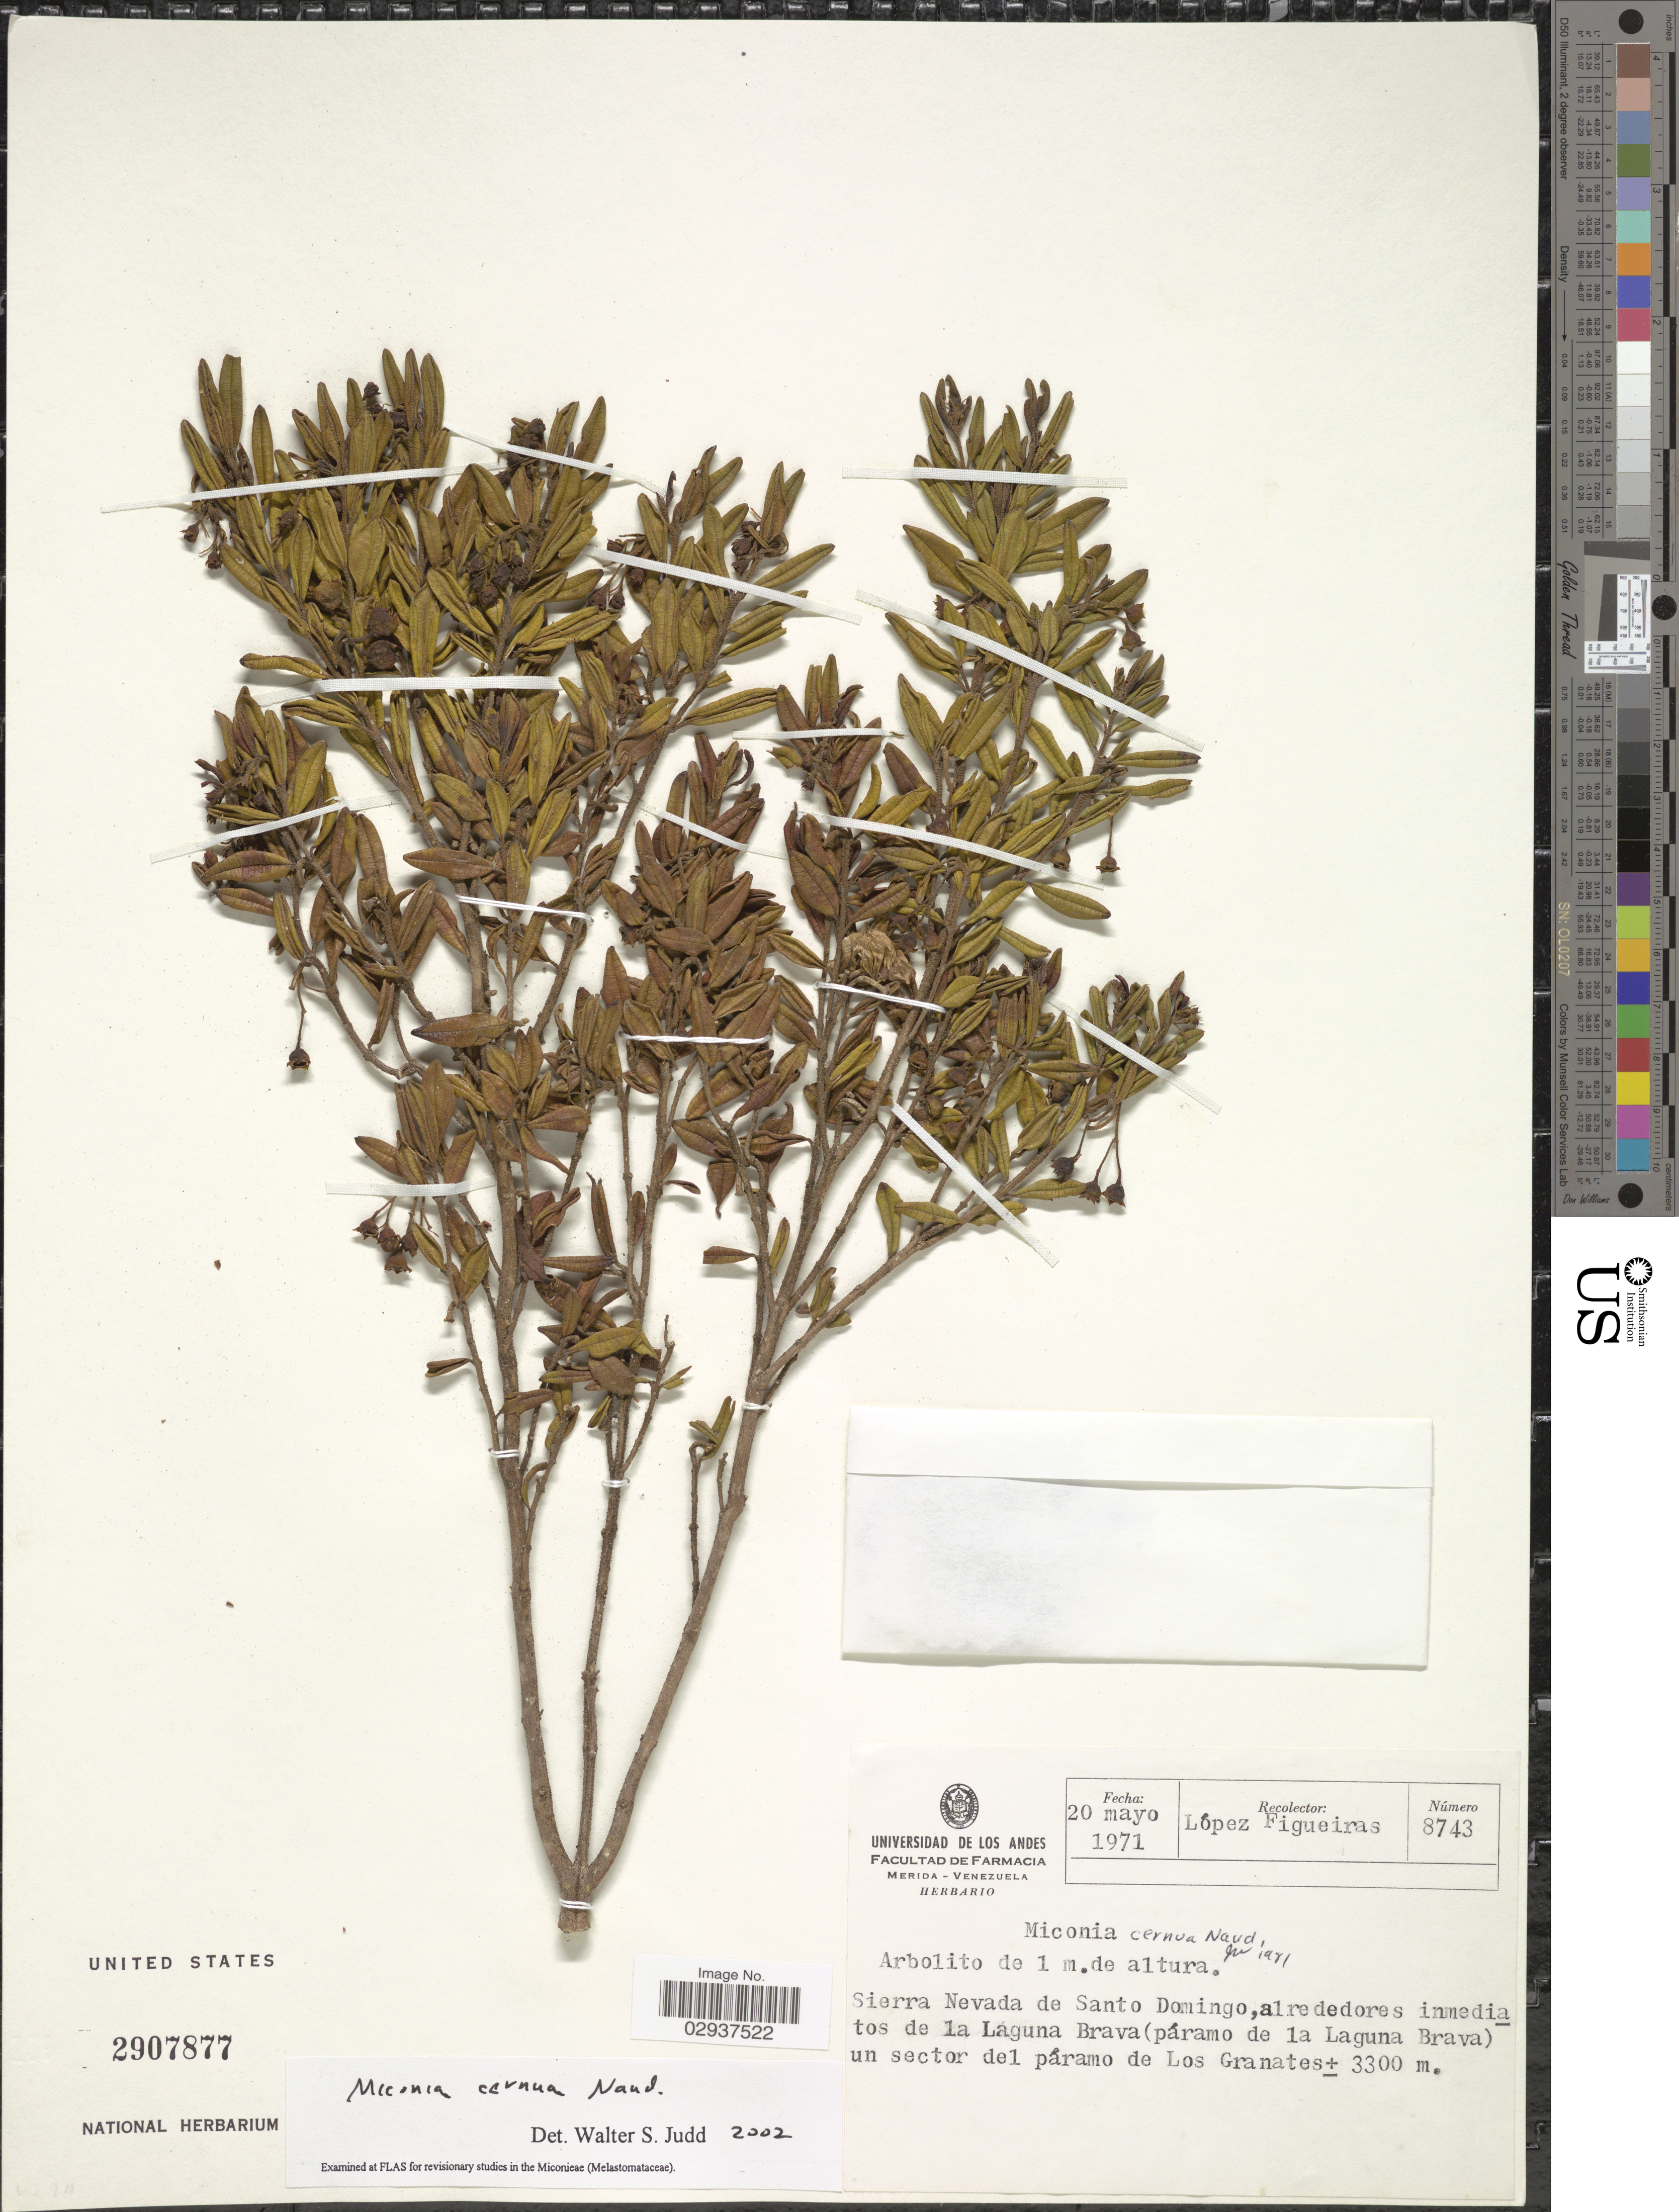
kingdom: Plantae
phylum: Tracheophyta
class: Magnoliopsida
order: Myrtales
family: Melastomataceae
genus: Miconia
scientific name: Miconia cernua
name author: Naudin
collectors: M. López Figueiras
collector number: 8743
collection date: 1971-05-20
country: Guatemala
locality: Sierra Nevada de Santo Domingo, alrededores inmediatos de la Laguna Brava (páramo de la Laguna Brava) un sector del páramo de Los Granates.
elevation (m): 3300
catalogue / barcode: US 2907877